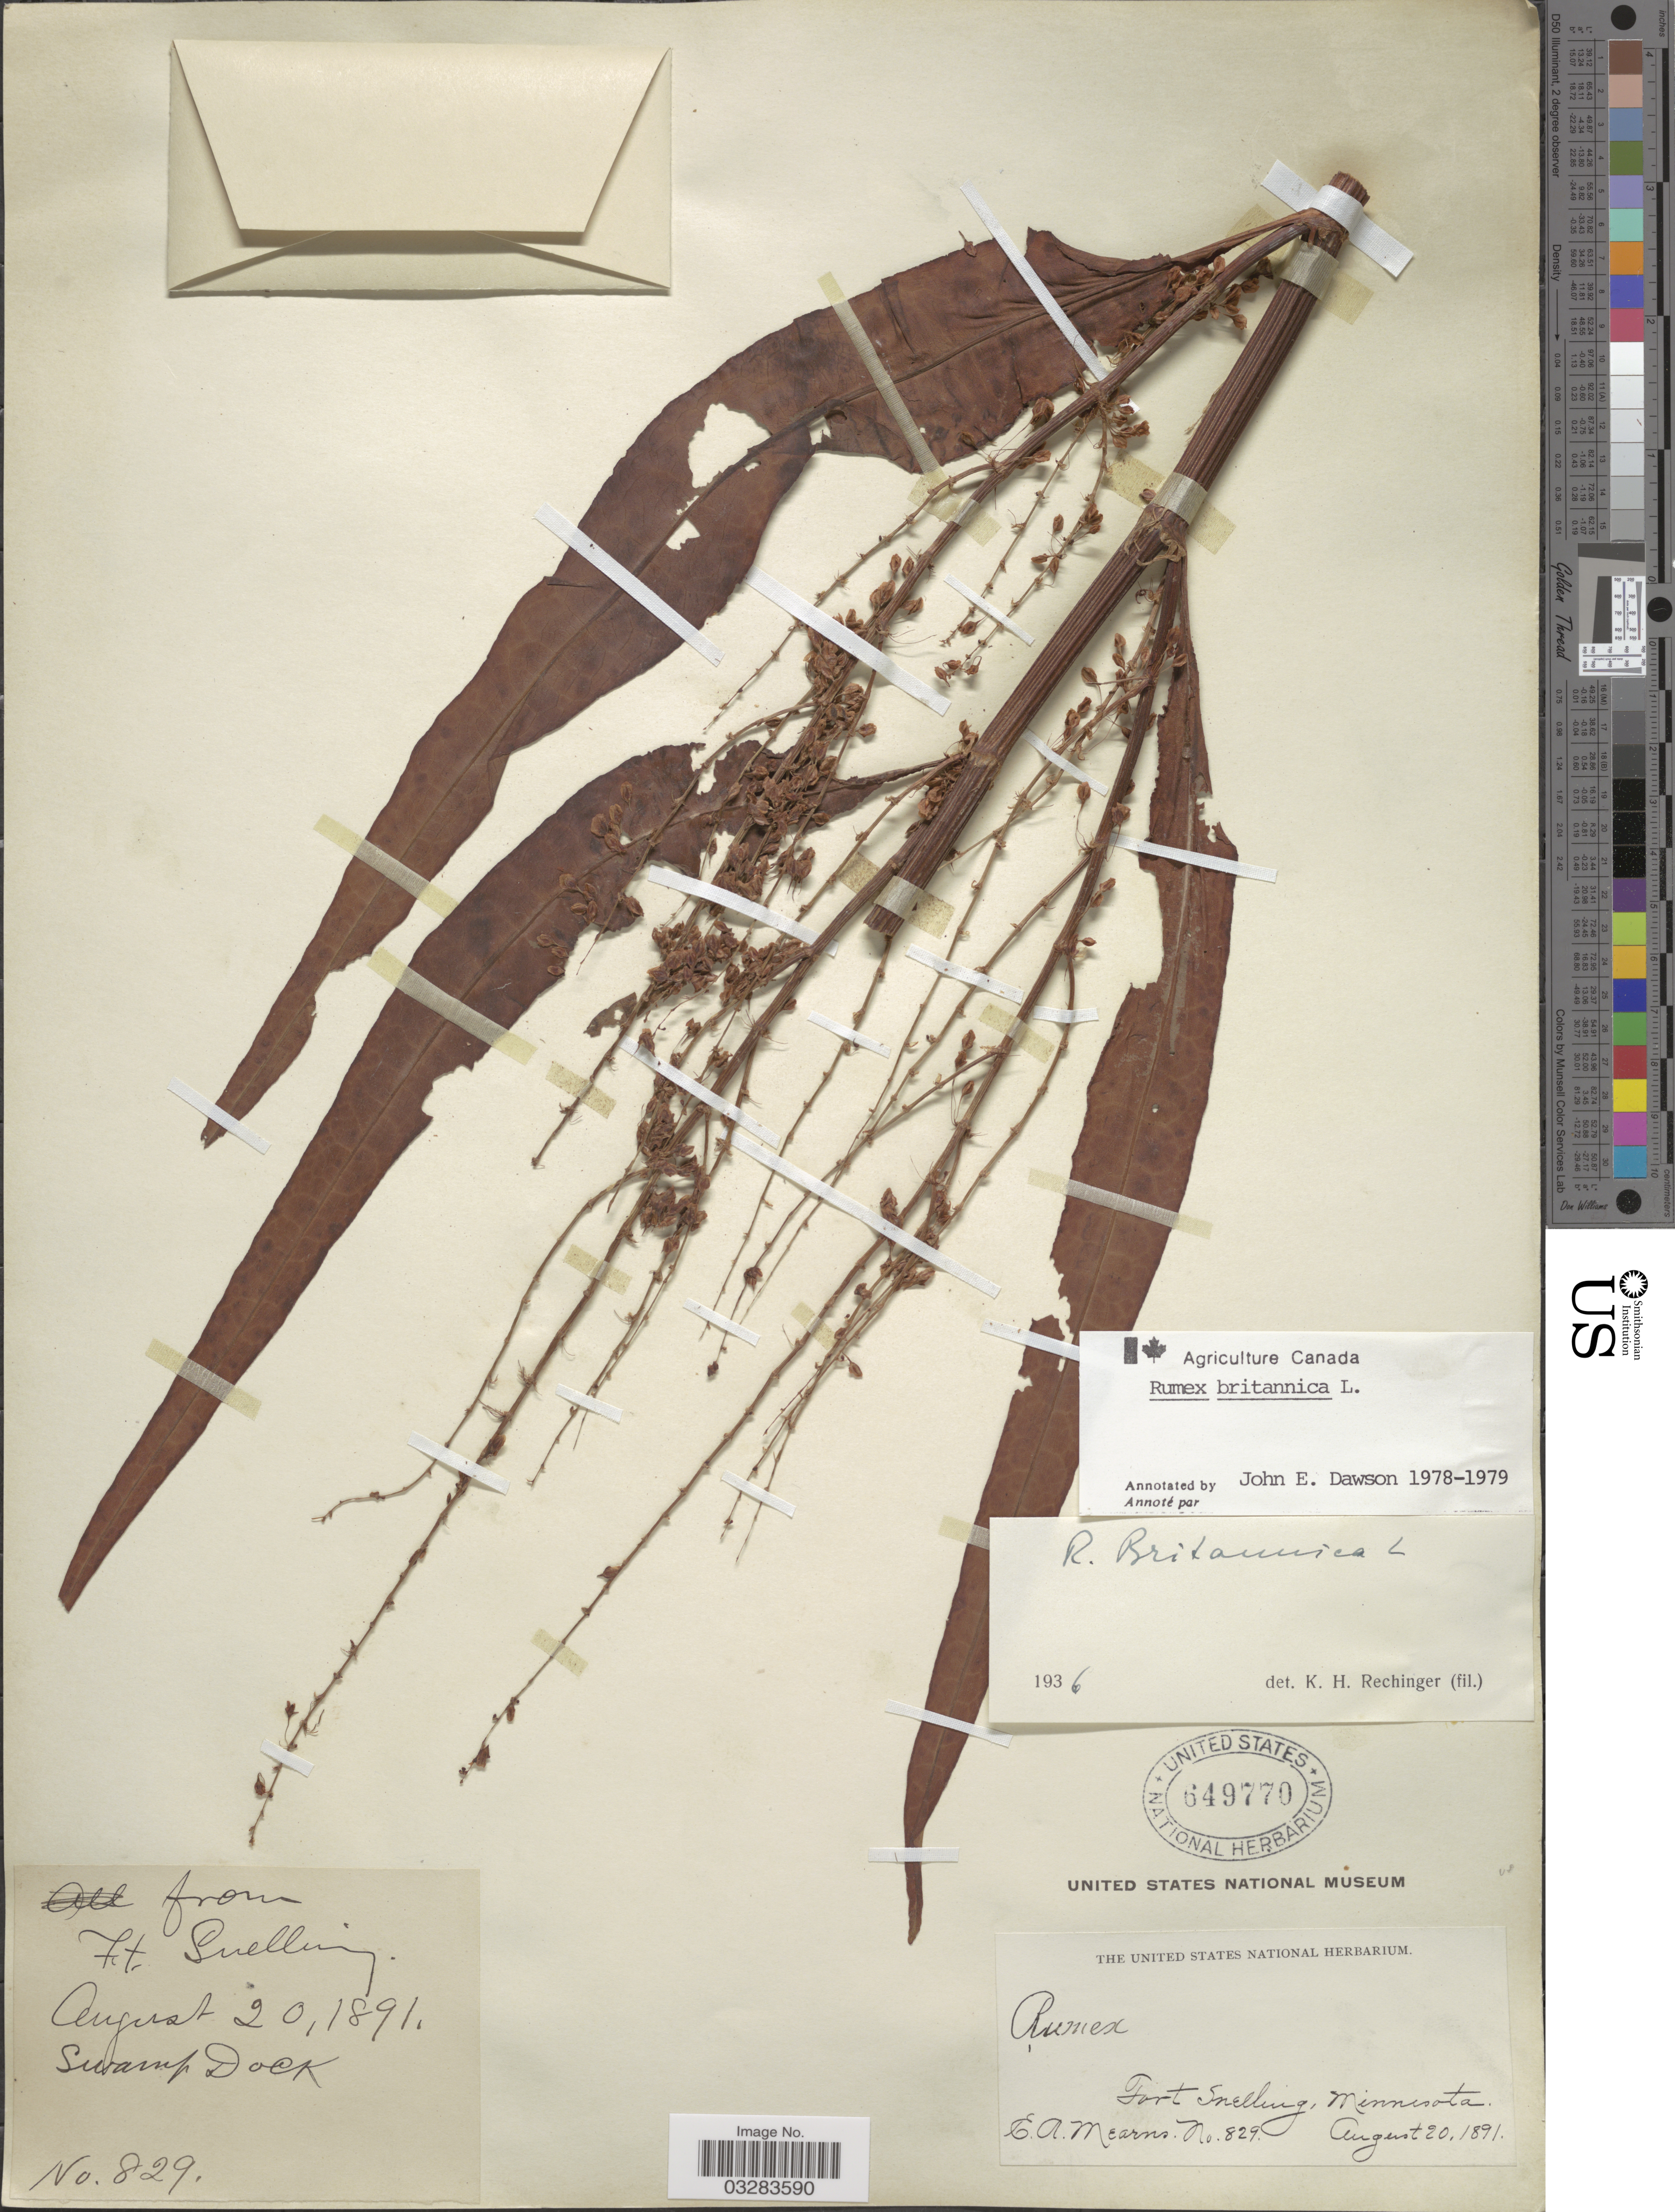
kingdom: Plantae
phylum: Tracheophyta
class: Magnoliopsida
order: Caryophyllales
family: Polygonaceae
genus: Rumex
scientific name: Rumex britannica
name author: L.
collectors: E. A. Mearns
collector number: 829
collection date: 1891-08-20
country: United States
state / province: Minnesota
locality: Fort Snelling. Swamp Dock.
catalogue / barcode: US 649770